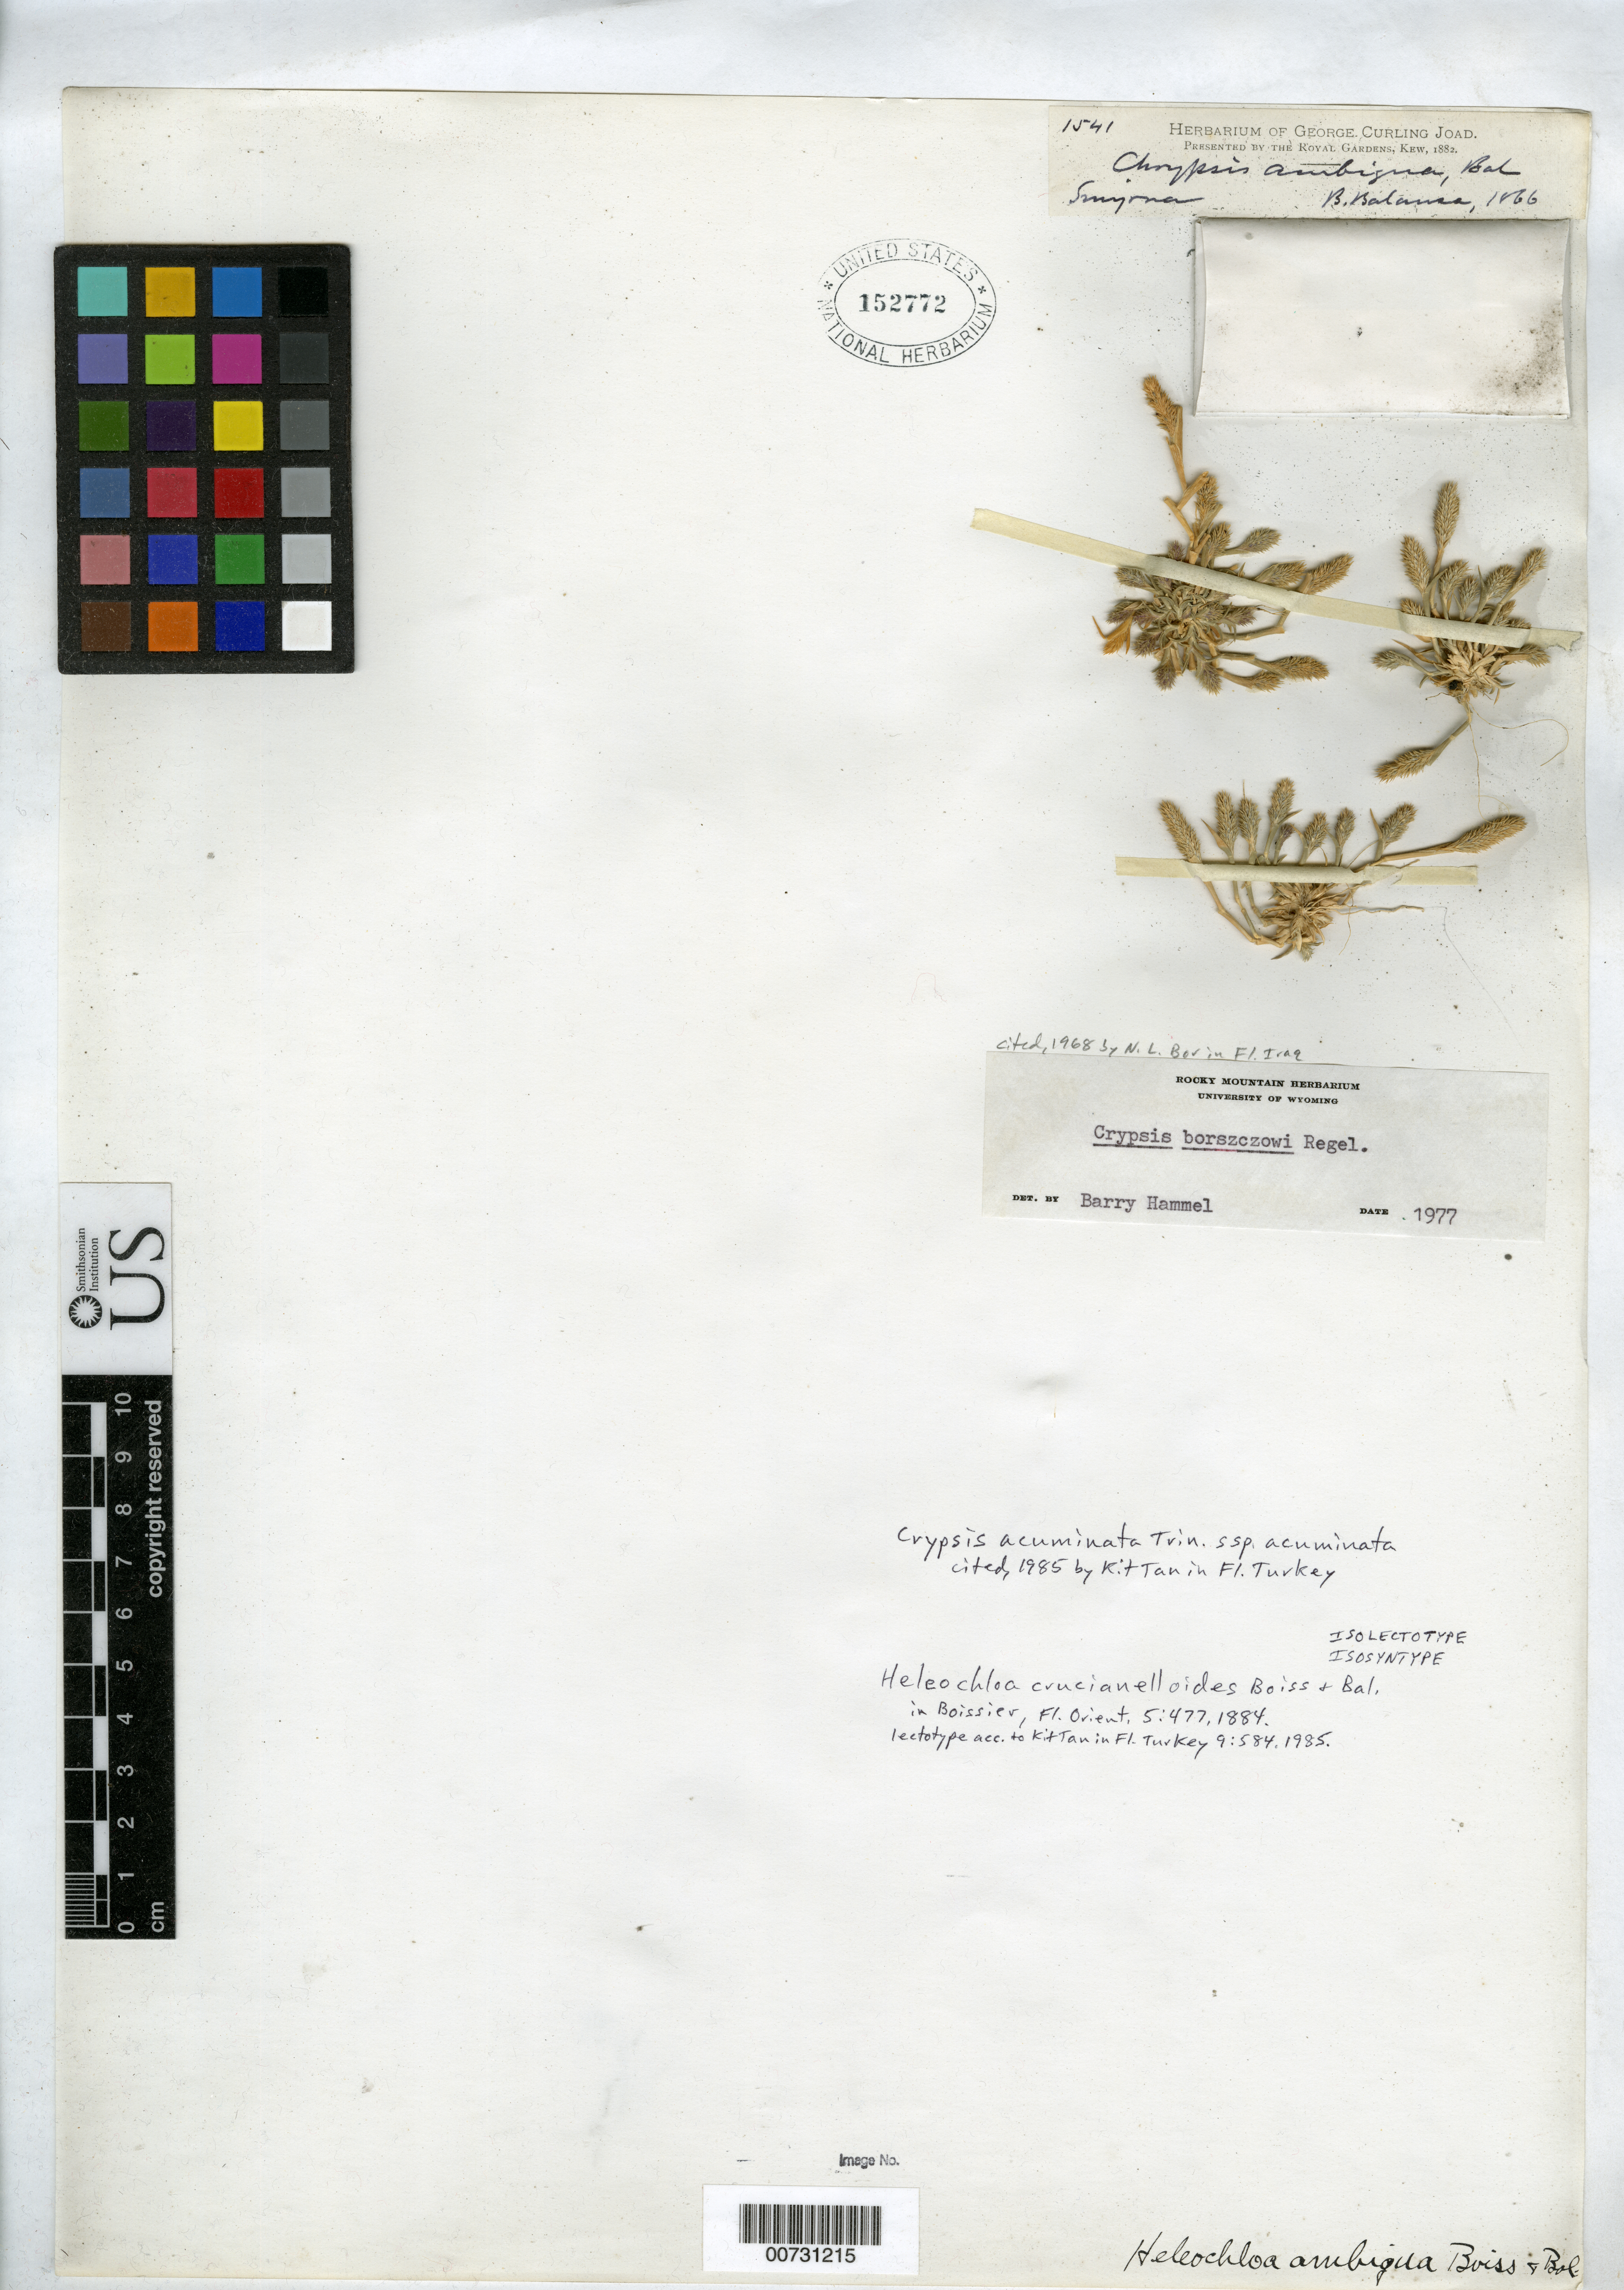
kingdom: Plantae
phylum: Tracheophyta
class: Liliopsida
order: Poales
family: Poaceae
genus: Heleochloa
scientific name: Heleochloa crucianelloides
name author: Boiss. & Balansa ex Boiss.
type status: Isolectotype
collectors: B. Balansa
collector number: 1541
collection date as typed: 1866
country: Turkey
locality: Smyrna.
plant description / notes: Cited s.n. in protologue.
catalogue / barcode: US 152772